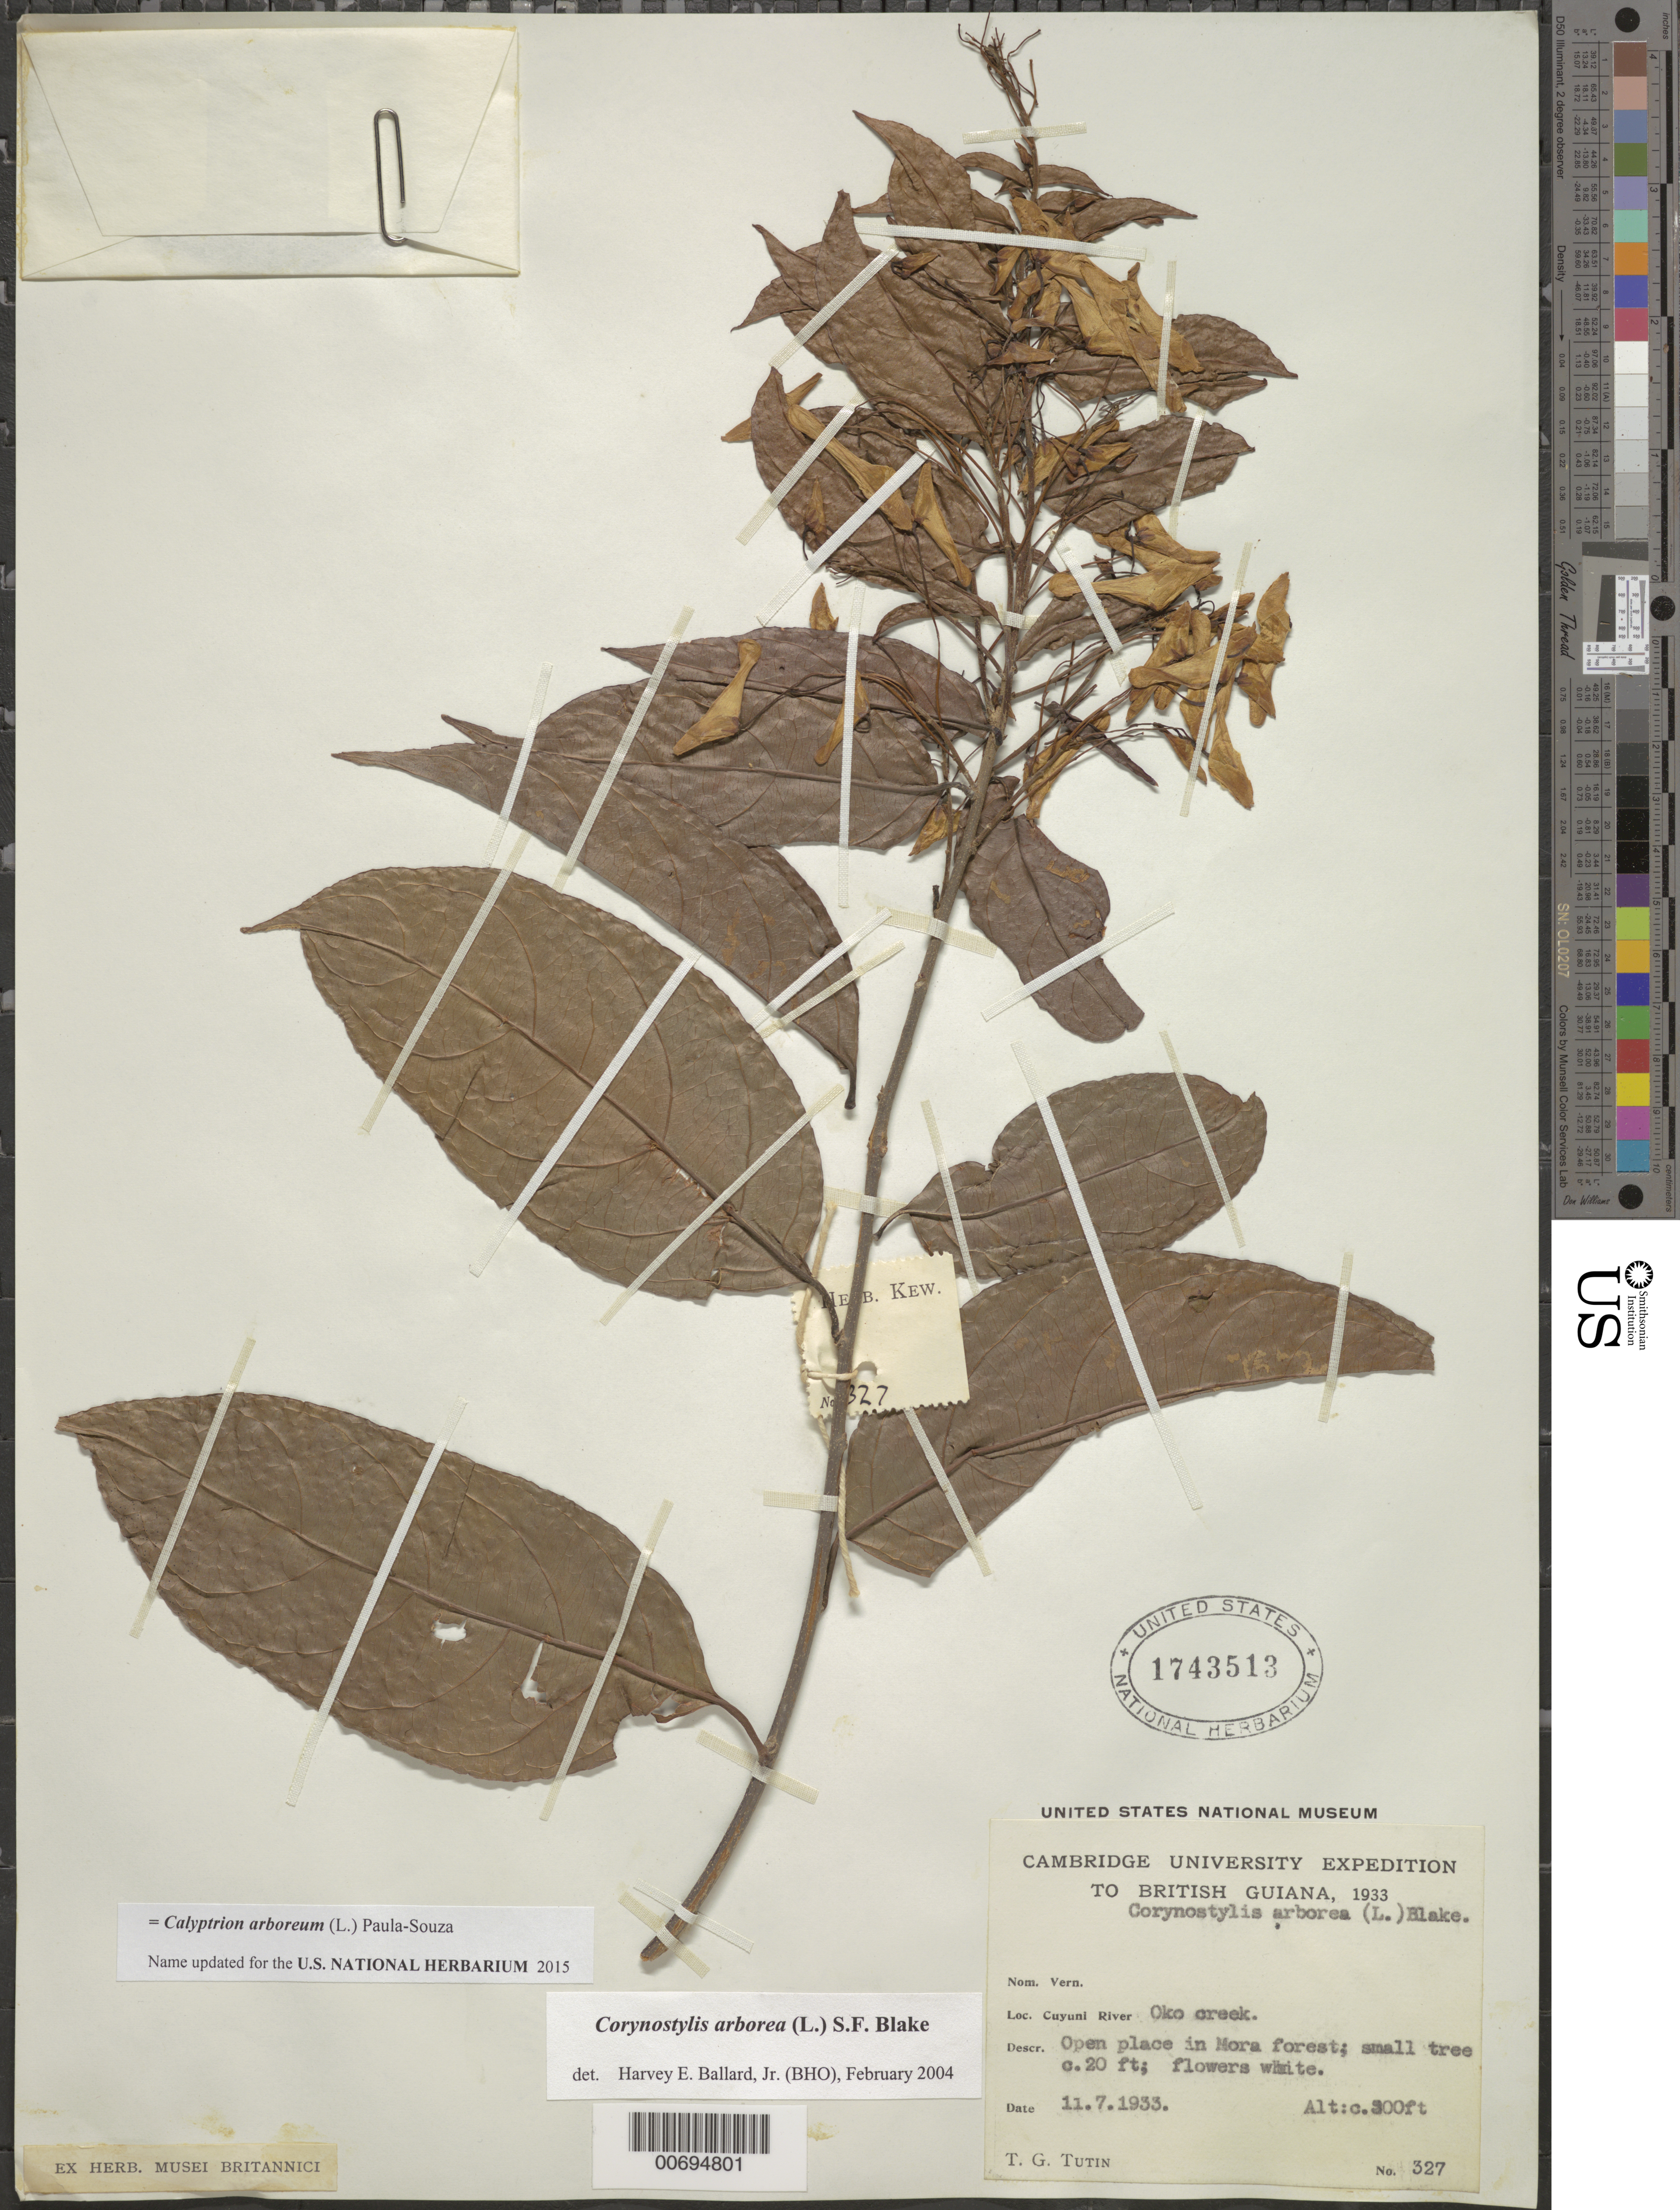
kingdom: Plantae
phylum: Tracheophyta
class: Magnoliopsida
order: Malpighiales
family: Violaceae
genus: Calyptrion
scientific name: Calyptrion arboreum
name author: (L.) Paula-Souza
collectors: T. G. Tutin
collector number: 327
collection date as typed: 11-Jul-33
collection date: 1933-07-11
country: Guyana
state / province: Cuyuni-Mazaruni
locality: Oko Creek, Cuyuni R.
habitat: Open place in Mora forest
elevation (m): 91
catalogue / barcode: US 1743513